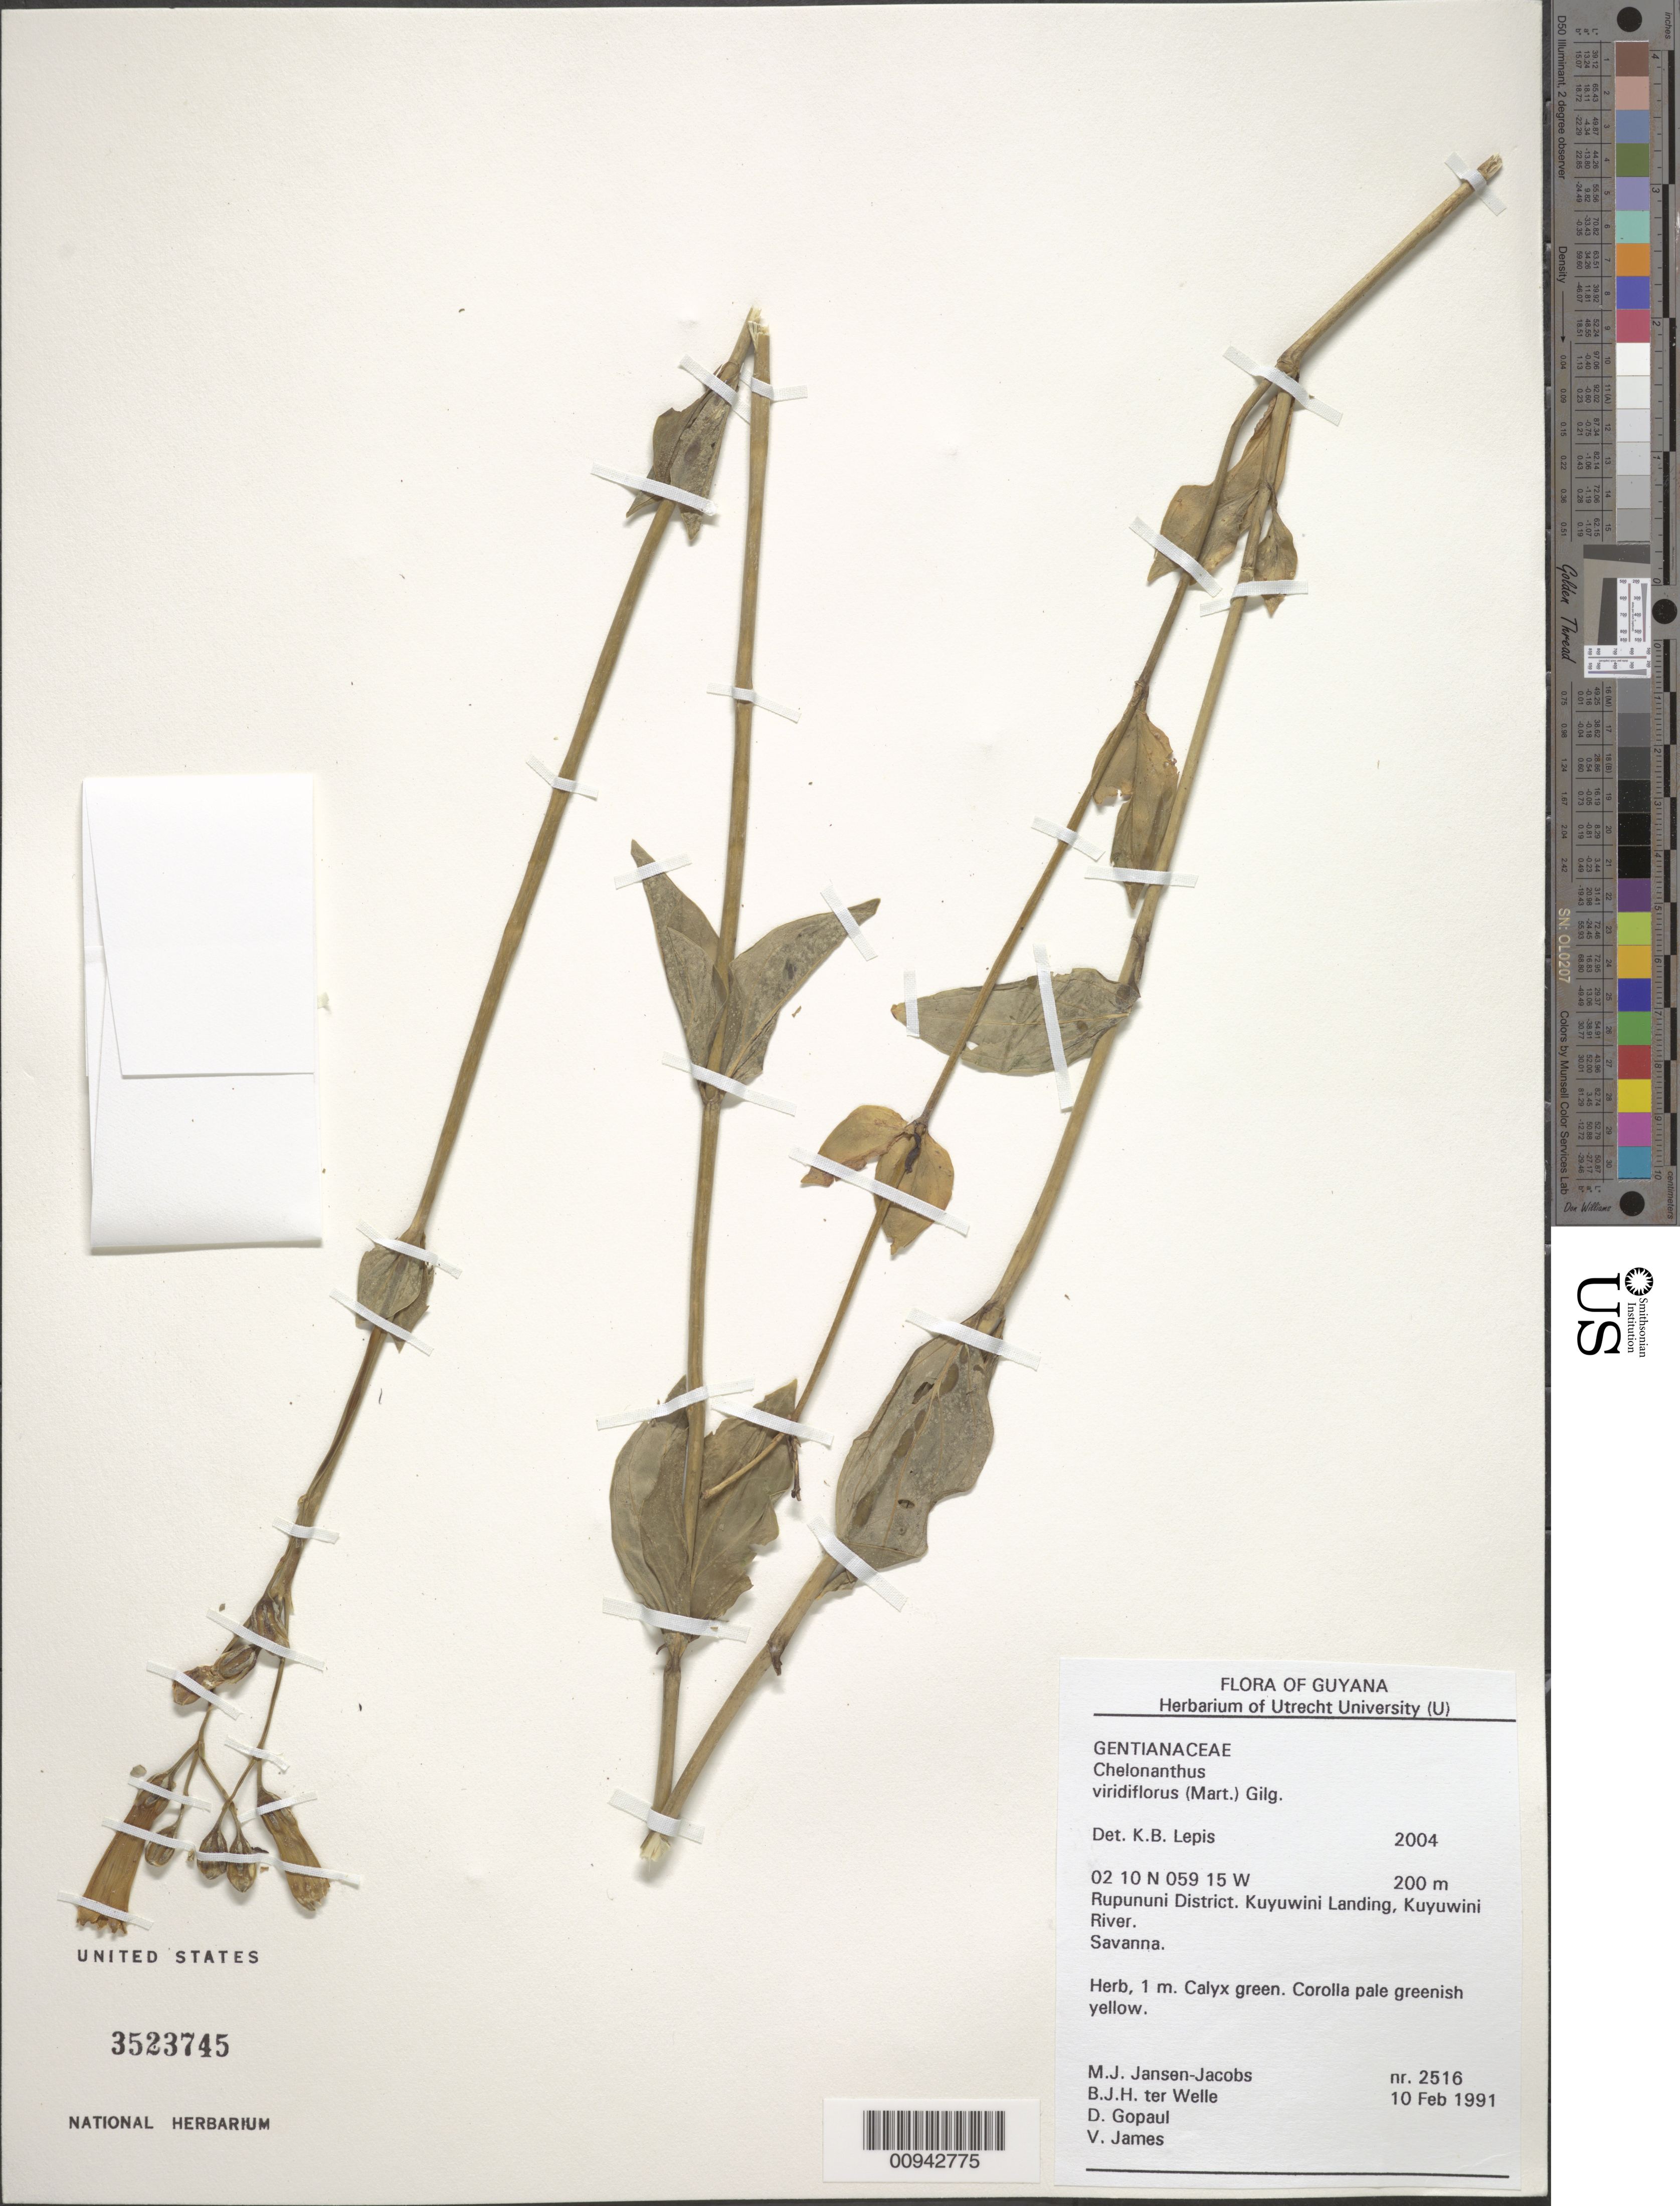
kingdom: Plantae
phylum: Tracheophyta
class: Magnoliopsida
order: Gentianales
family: Gentianaceae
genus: Chelonanthus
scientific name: Chelonanthus viridiflorus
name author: (Mart.) Gilg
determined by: Lepis, Kate B.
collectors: M. J. Jansen-Jacobs, B. Welle, D. Gopaul & V. James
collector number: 2516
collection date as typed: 10-Feb-91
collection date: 1991-02-10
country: Guyana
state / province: U. Takutu-U. Essequibo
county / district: Rupununi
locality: Rupununi Distr. Kuyuwini Landing, Kuyuwini River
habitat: Savanna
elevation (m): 200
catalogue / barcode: US 3523745